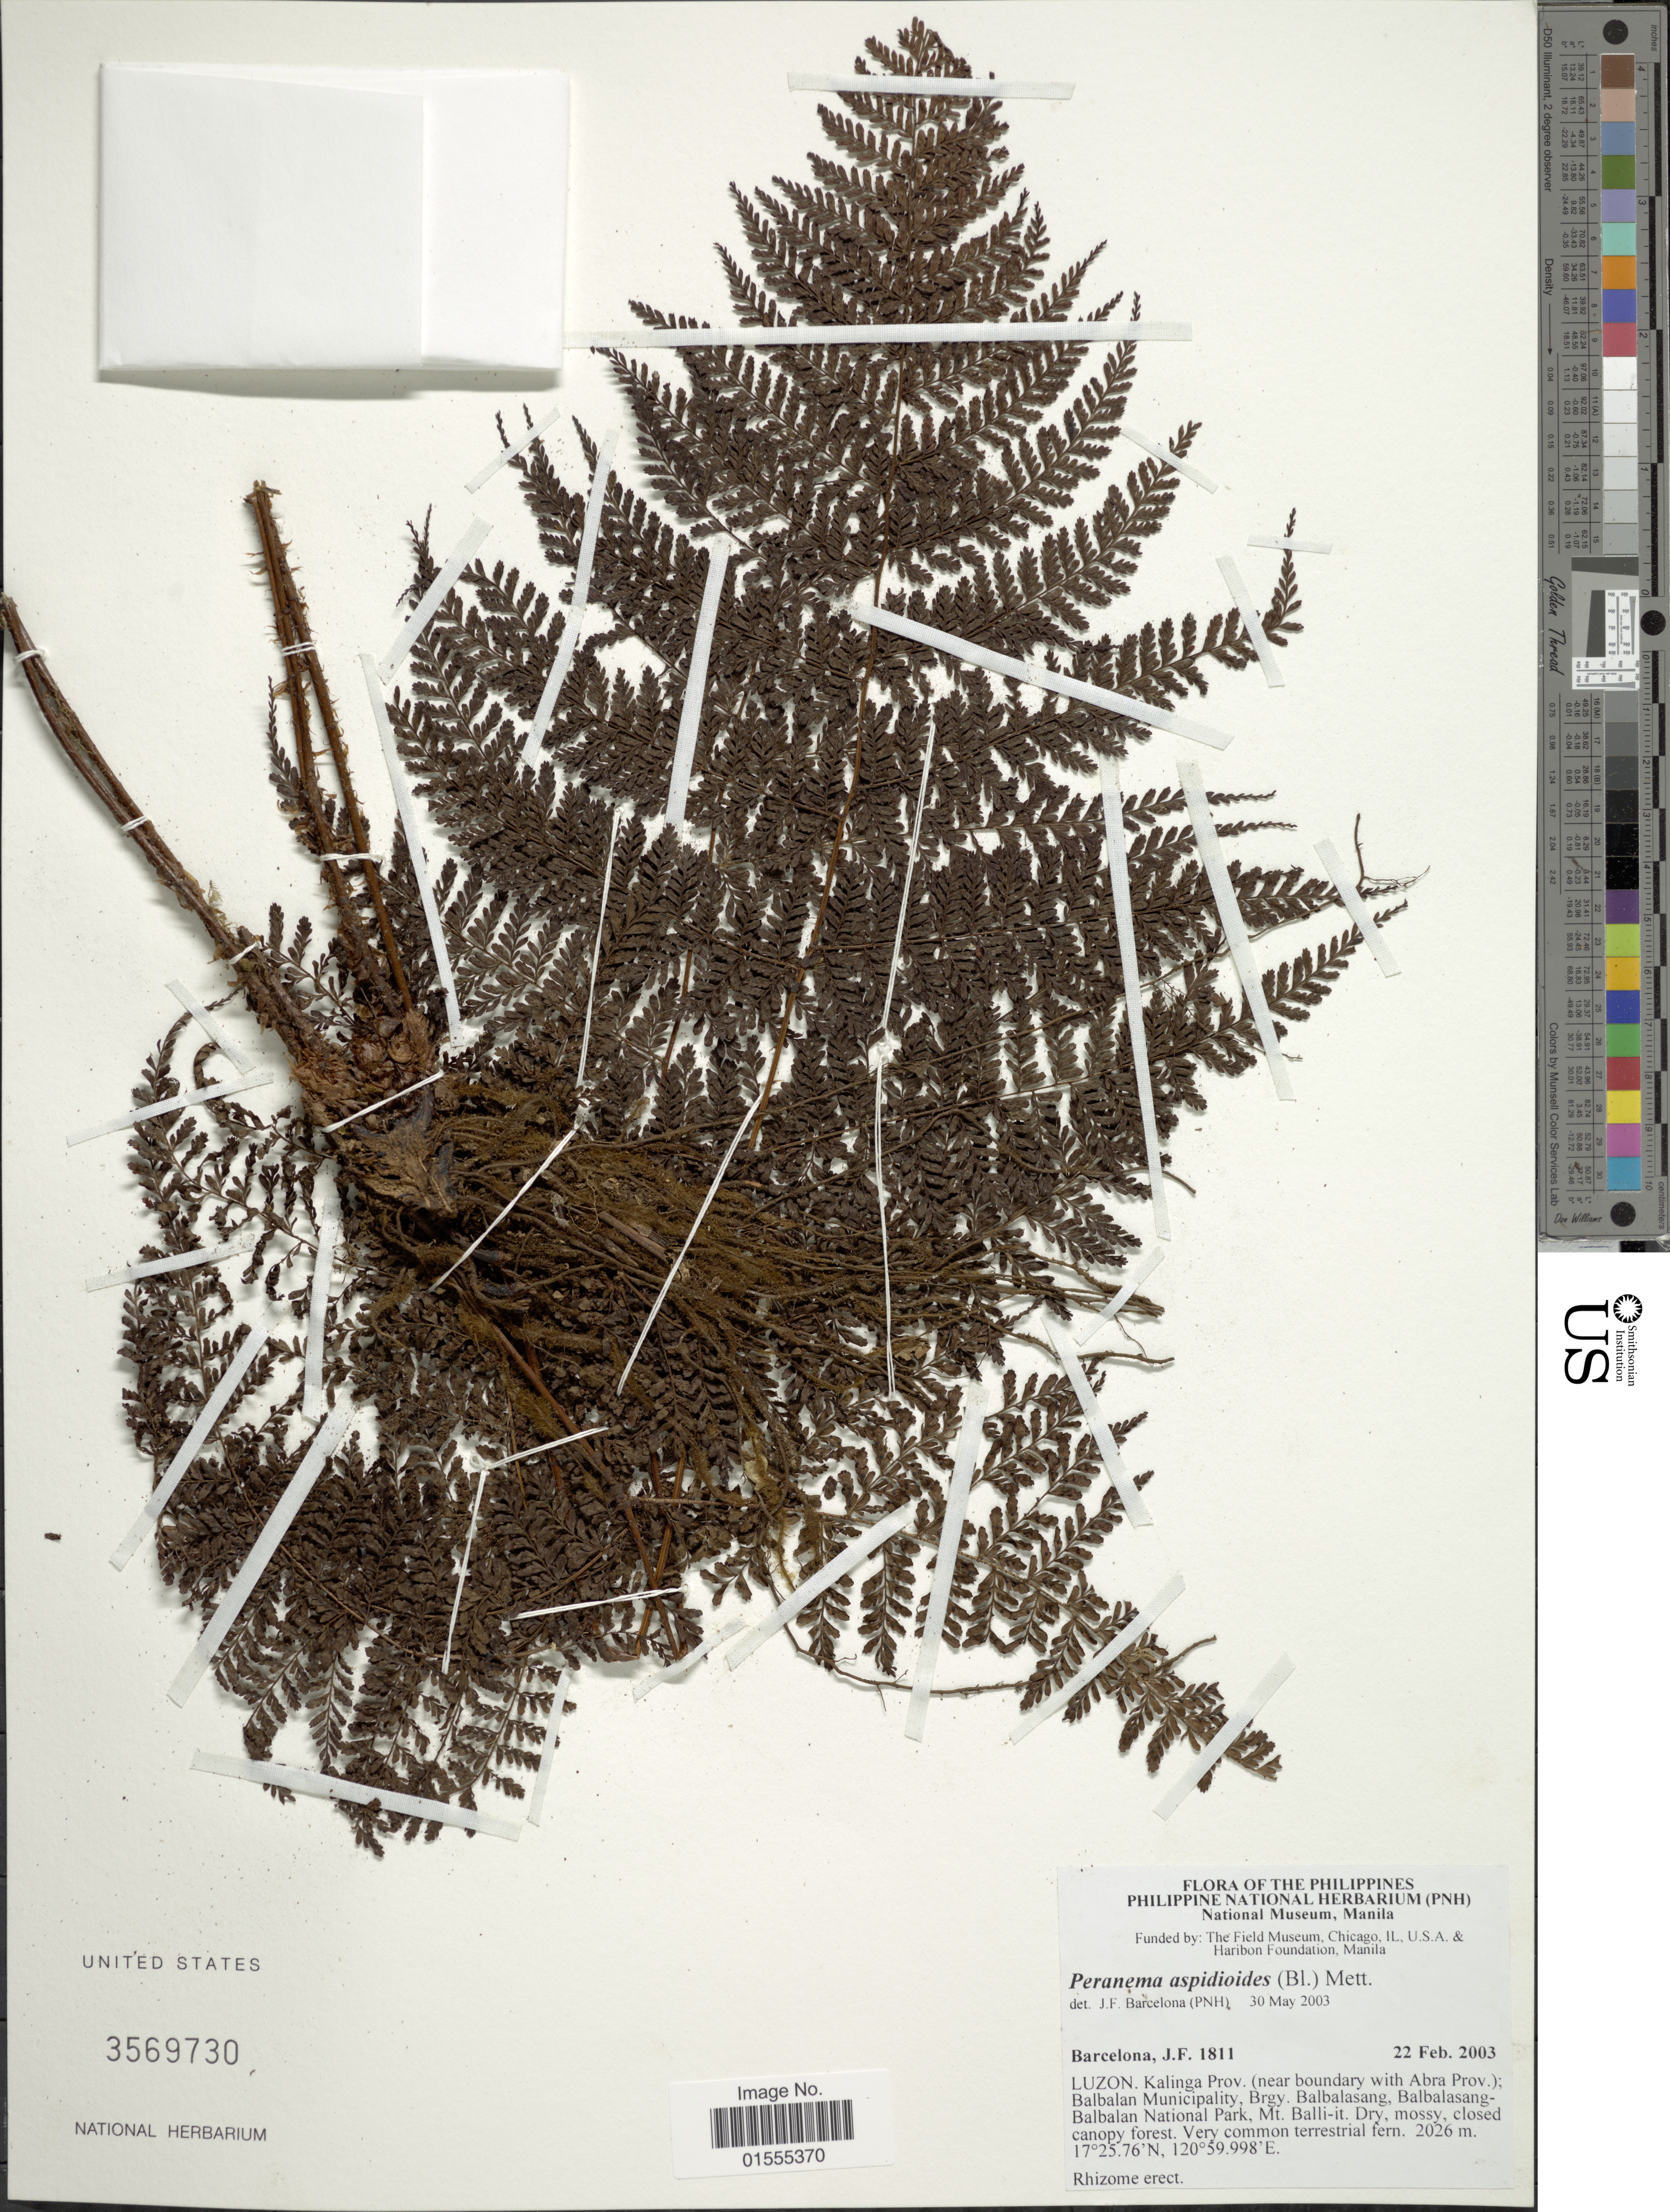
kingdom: Plantae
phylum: Tracheophyta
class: Polypodiopsida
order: Polypodiales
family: Dryopteridaceae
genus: Dryopteris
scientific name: Dryopteris pseudocaenopteris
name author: (Kunze) Li Bing Zhang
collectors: J. F. Barcelona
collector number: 1811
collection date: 2003-02-22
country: Philippines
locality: Luzon. Kalinga Prov. (near boundary with Abra Prov.); Balbalan Municipality, Brgy, Balbalasang, Balbalasang-Balbalan National Park, Mt Balli-it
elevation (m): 2026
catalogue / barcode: US 3569730